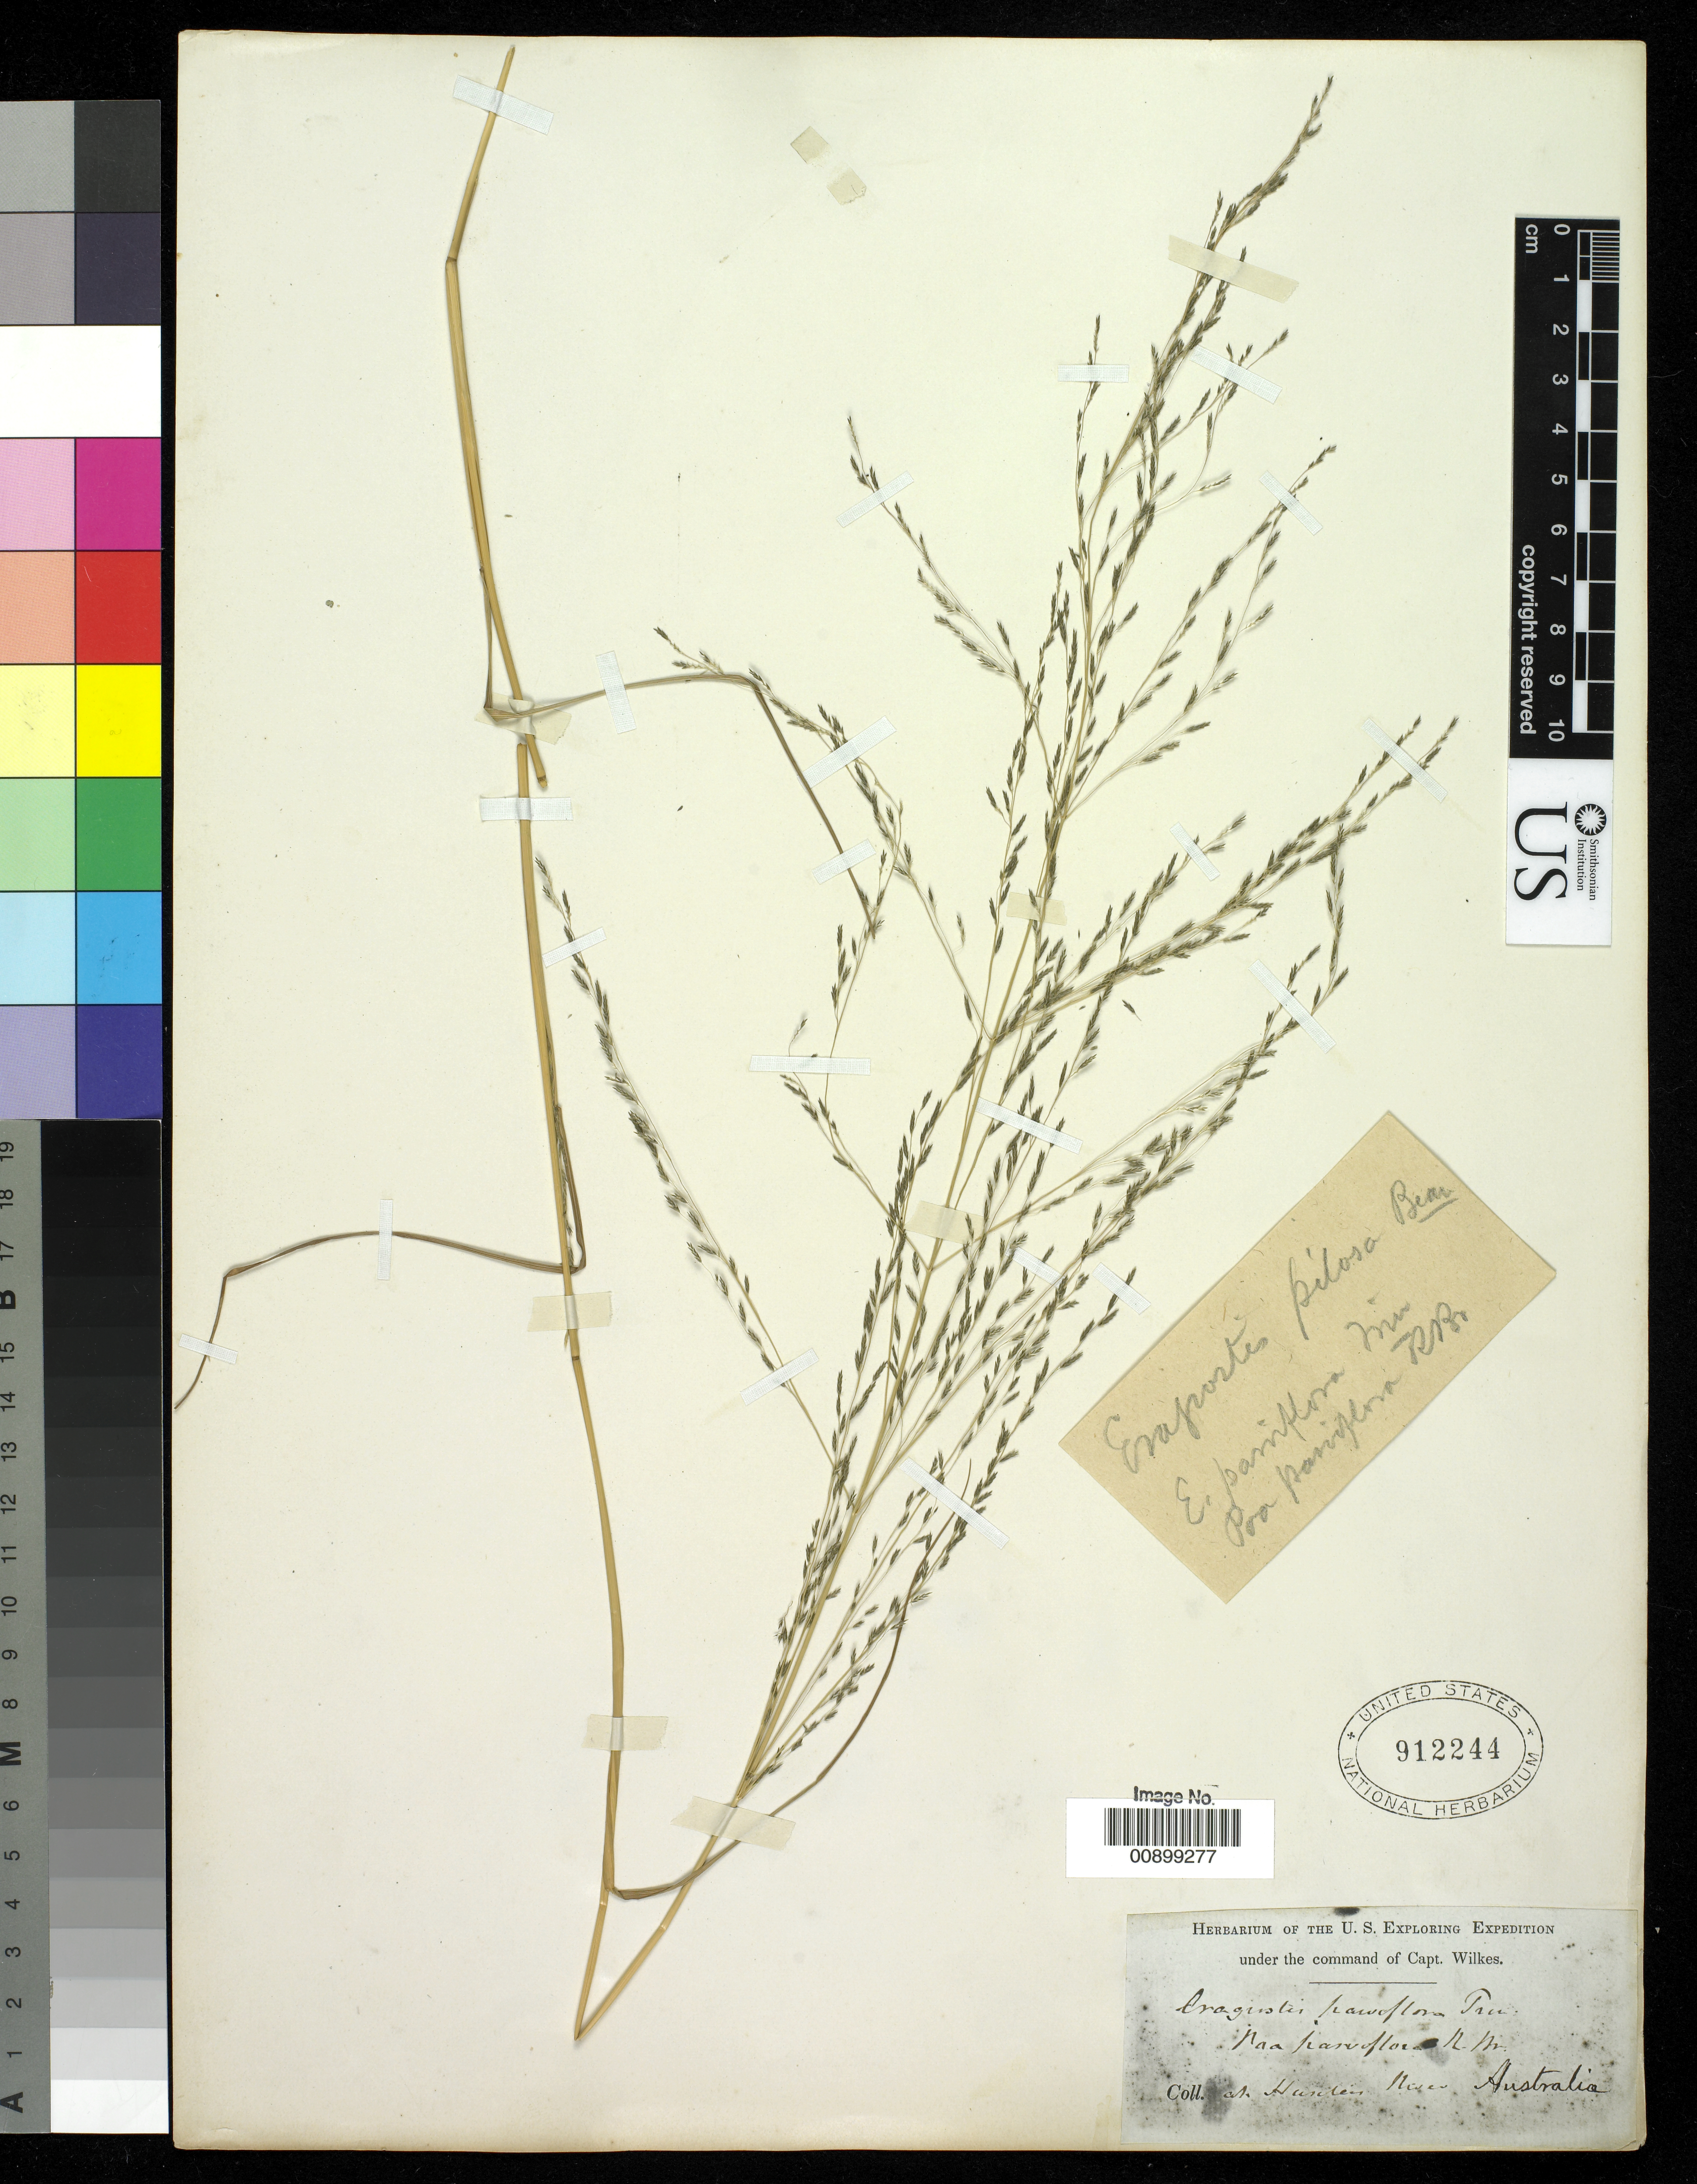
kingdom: Plantae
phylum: Tracheophyta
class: Liliopsida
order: Poales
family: Poaceae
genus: Eragrostis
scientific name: Eragrostis parviflora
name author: (R. Br.) Trin.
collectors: Wilkes Explor. Exped.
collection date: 1838/1842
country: Australia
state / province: New South Wales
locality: Hunter's River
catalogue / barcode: US 912244